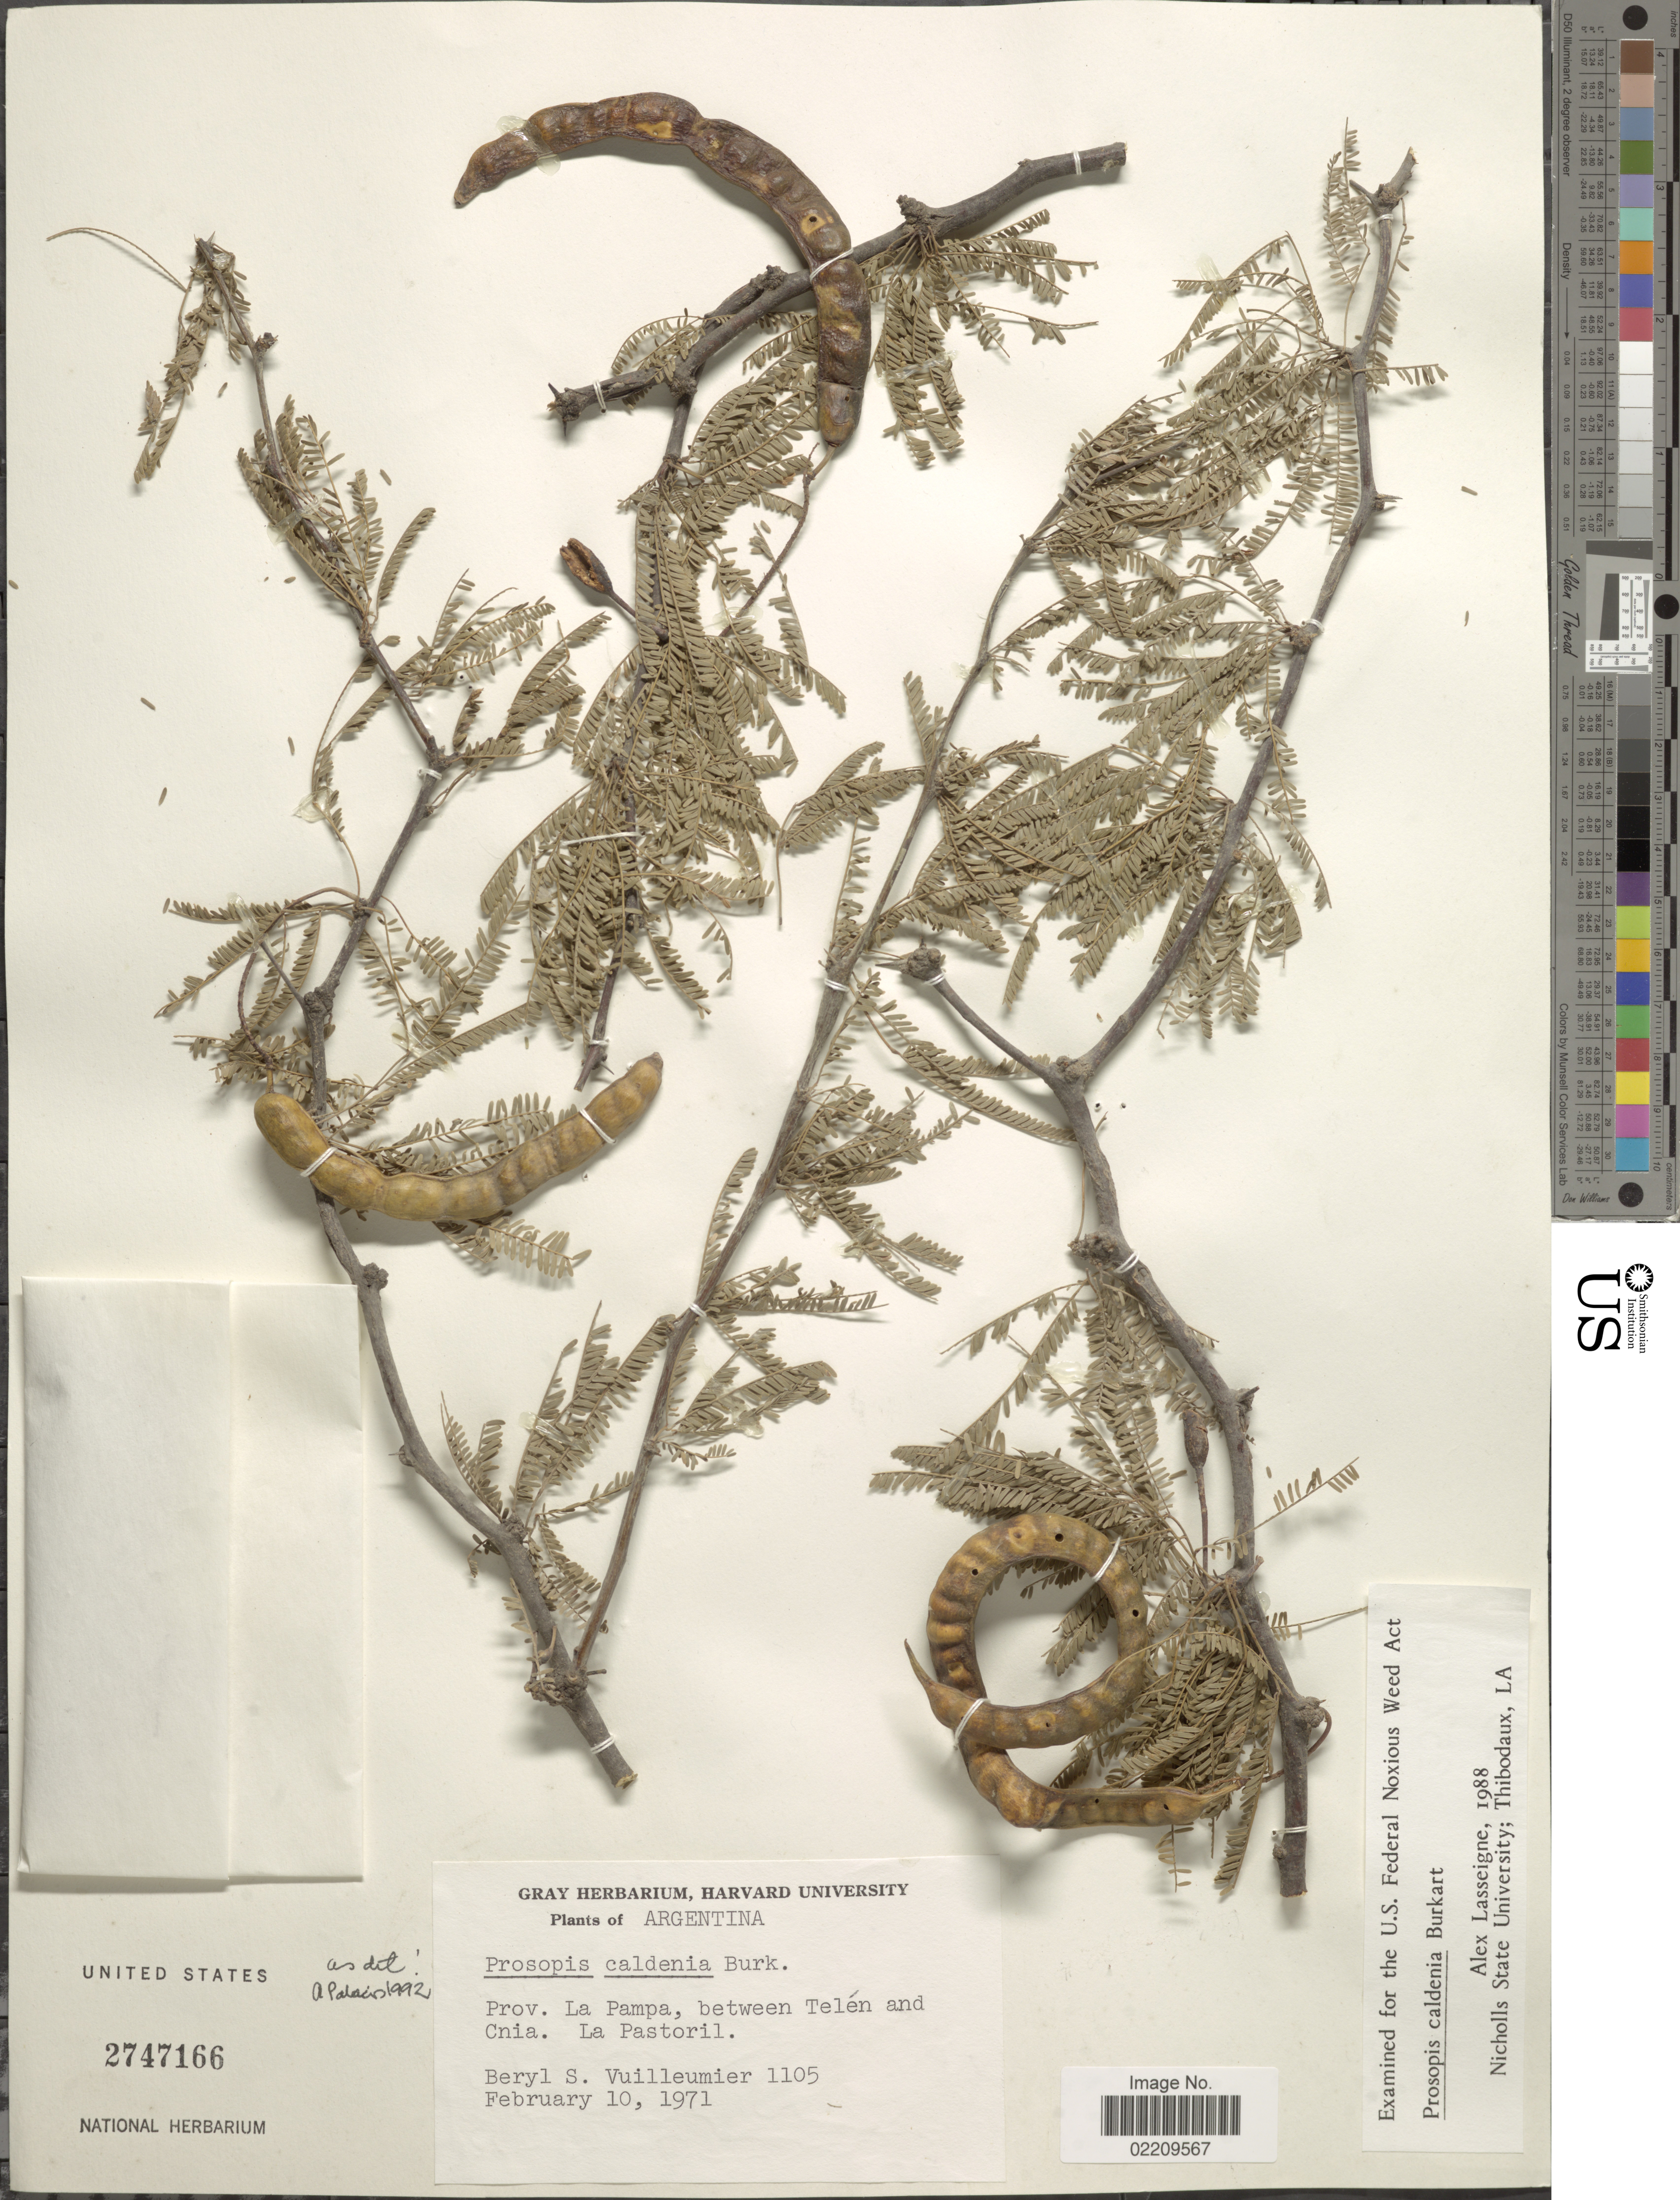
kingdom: Plantae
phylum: Tracheophyta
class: Magnoliopsida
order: Fabales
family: Fabaceae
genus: Neltuma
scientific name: Neltuma caldenia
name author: (Burkart) C. E. Hughes & G.P. Lewis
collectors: B. Vuilleumier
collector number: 1105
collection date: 1971-02-10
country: Argentina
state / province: La Pampa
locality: Between Telen and Cnia. La Pastoril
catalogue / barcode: US 2747166